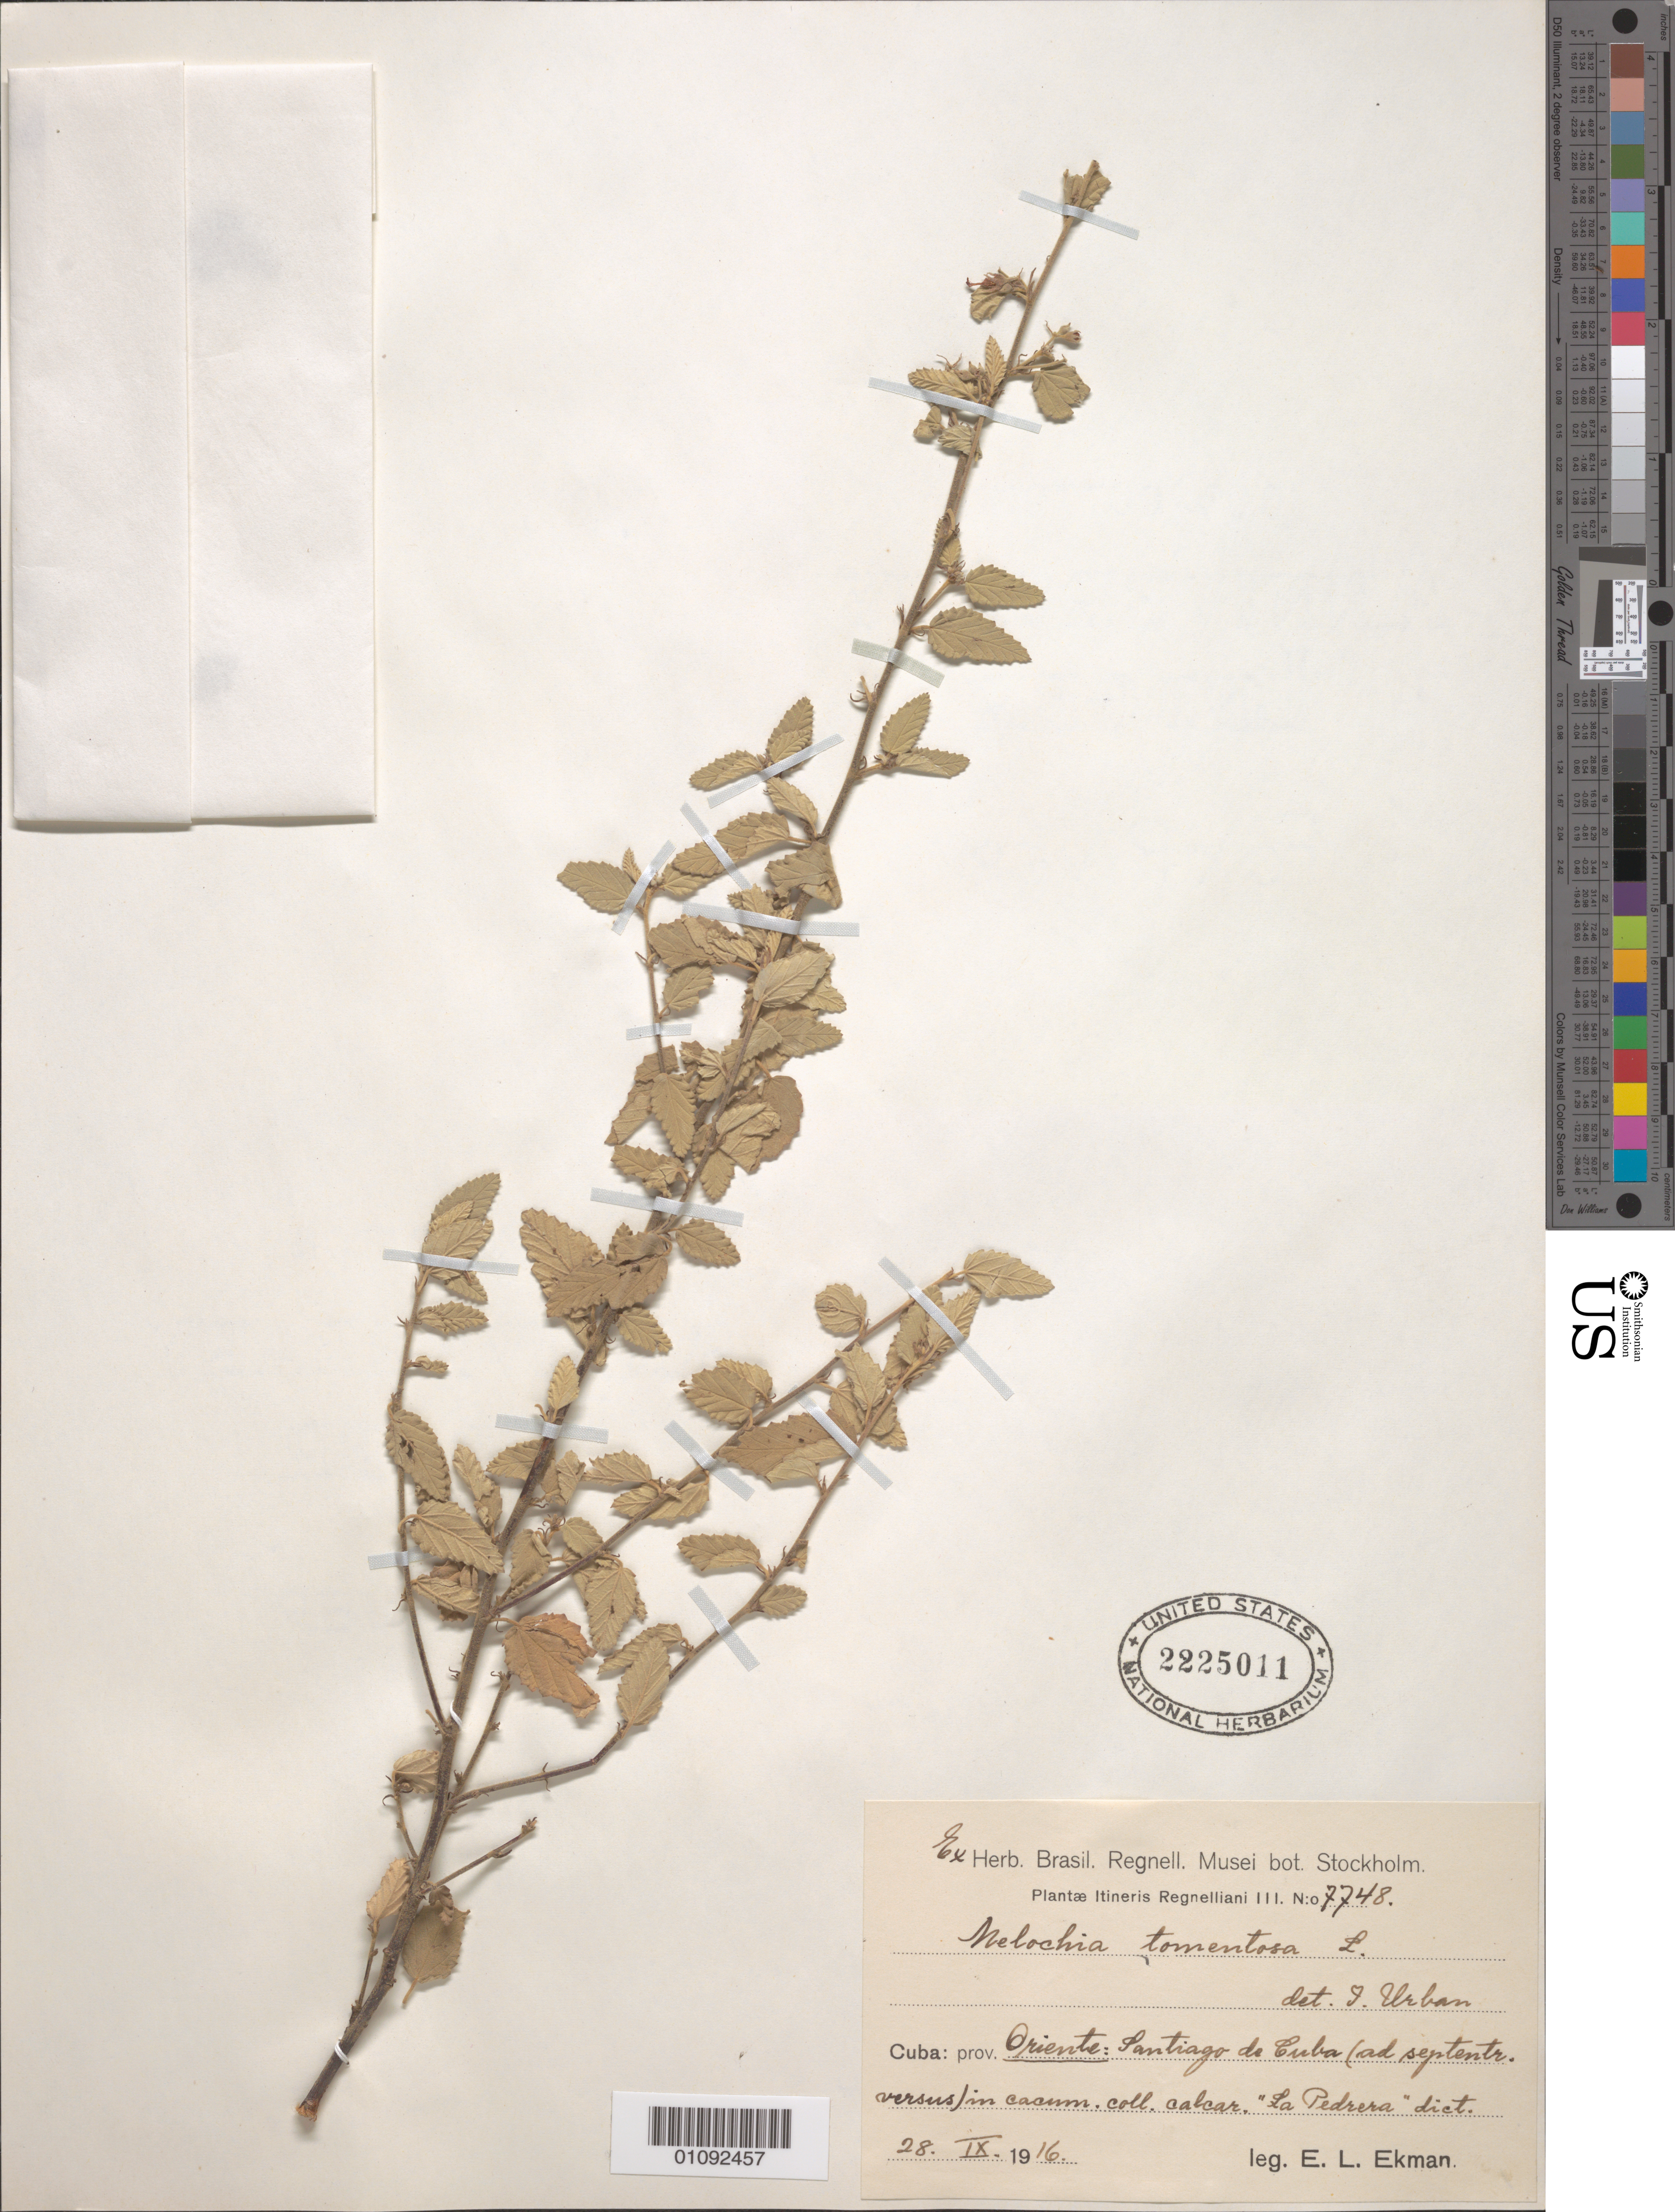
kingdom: Plantae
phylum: Tracheophyta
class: Magnoliopsida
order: Malvales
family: Malvaceae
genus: Melochia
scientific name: Melochia tomentosa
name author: L.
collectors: E. L. Ekman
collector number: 7748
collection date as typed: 28 Sep 1916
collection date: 1916-09-28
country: Cuba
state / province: Santiago de Cuba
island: Cuba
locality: Oriente: Santiago de Cuba (ad septentr versus) in casum coll calcar "La pedrera" dict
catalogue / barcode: US 2225011